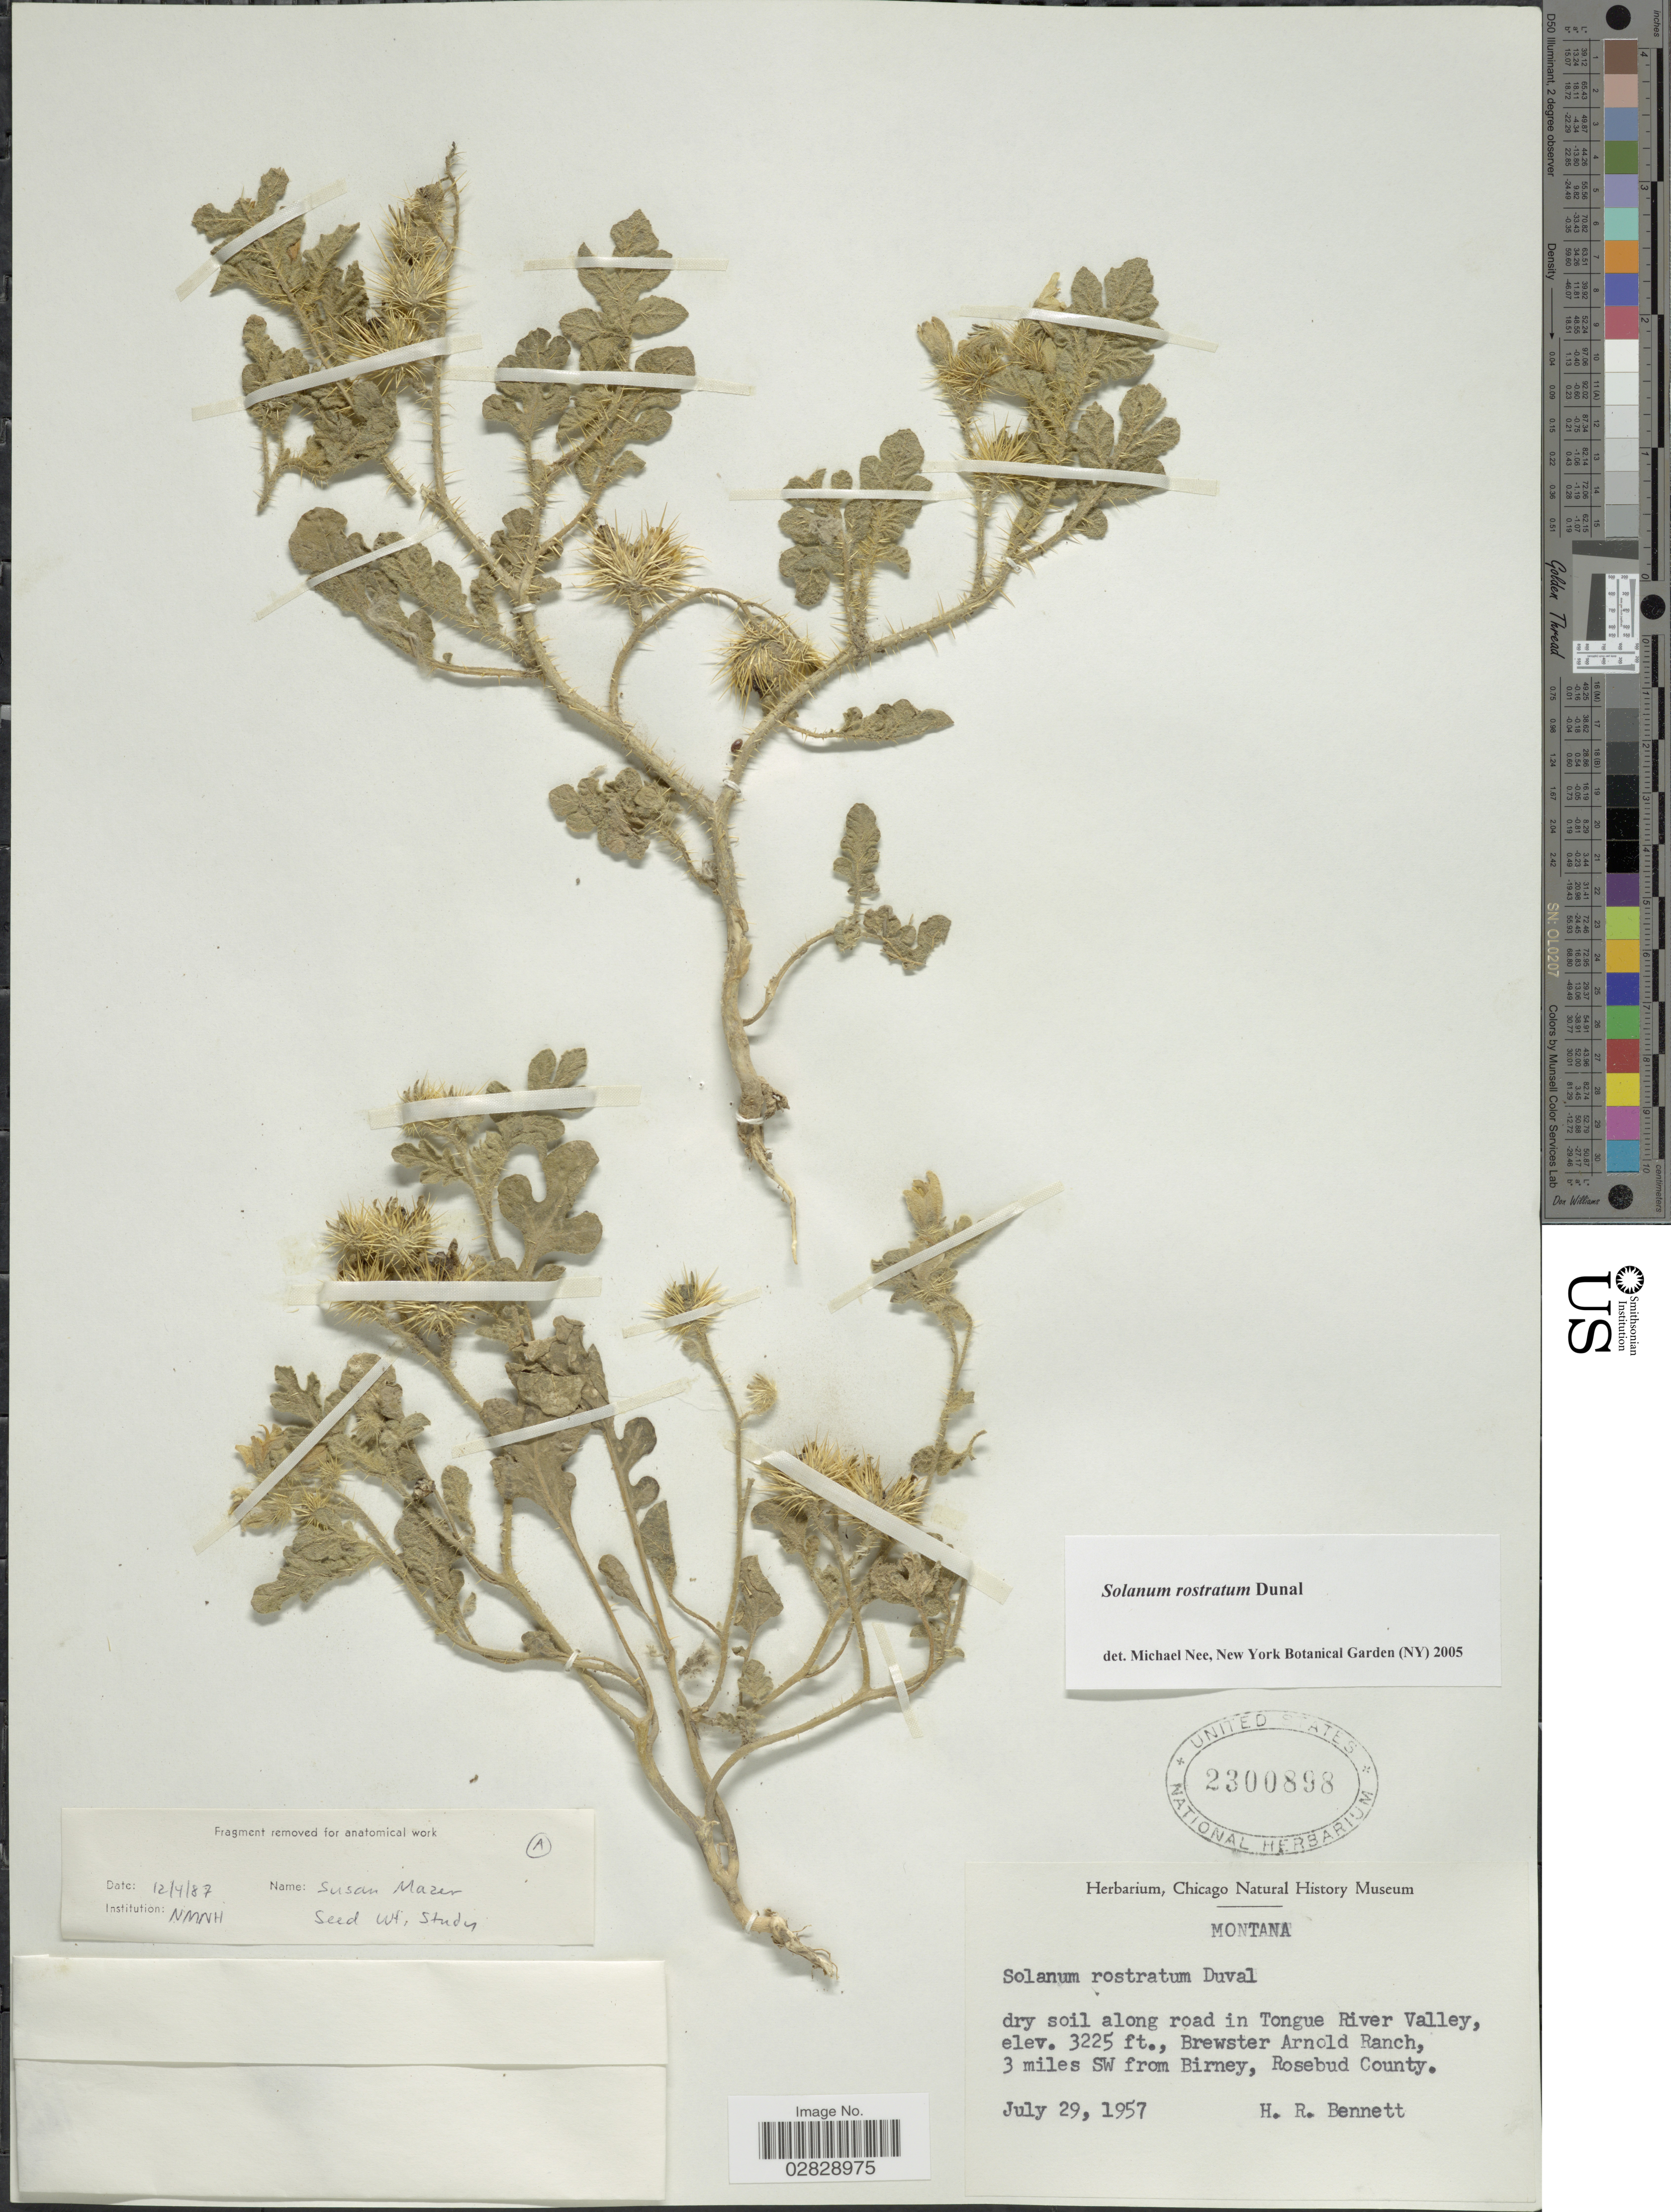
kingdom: Plantae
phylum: Tracheophyta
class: Magnoliopsida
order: Solanales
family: Solanaceae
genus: Solanum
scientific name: Solanum rostratum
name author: Dunal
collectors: H. R. Bennett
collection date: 1957-07-29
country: United States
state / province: Montana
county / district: Rosebud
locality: Dry soil along road in Tongue River Valley, Brewster Arnold Ranch, 3 miles SW from Birney.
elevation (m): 983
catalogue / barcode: US 2300898